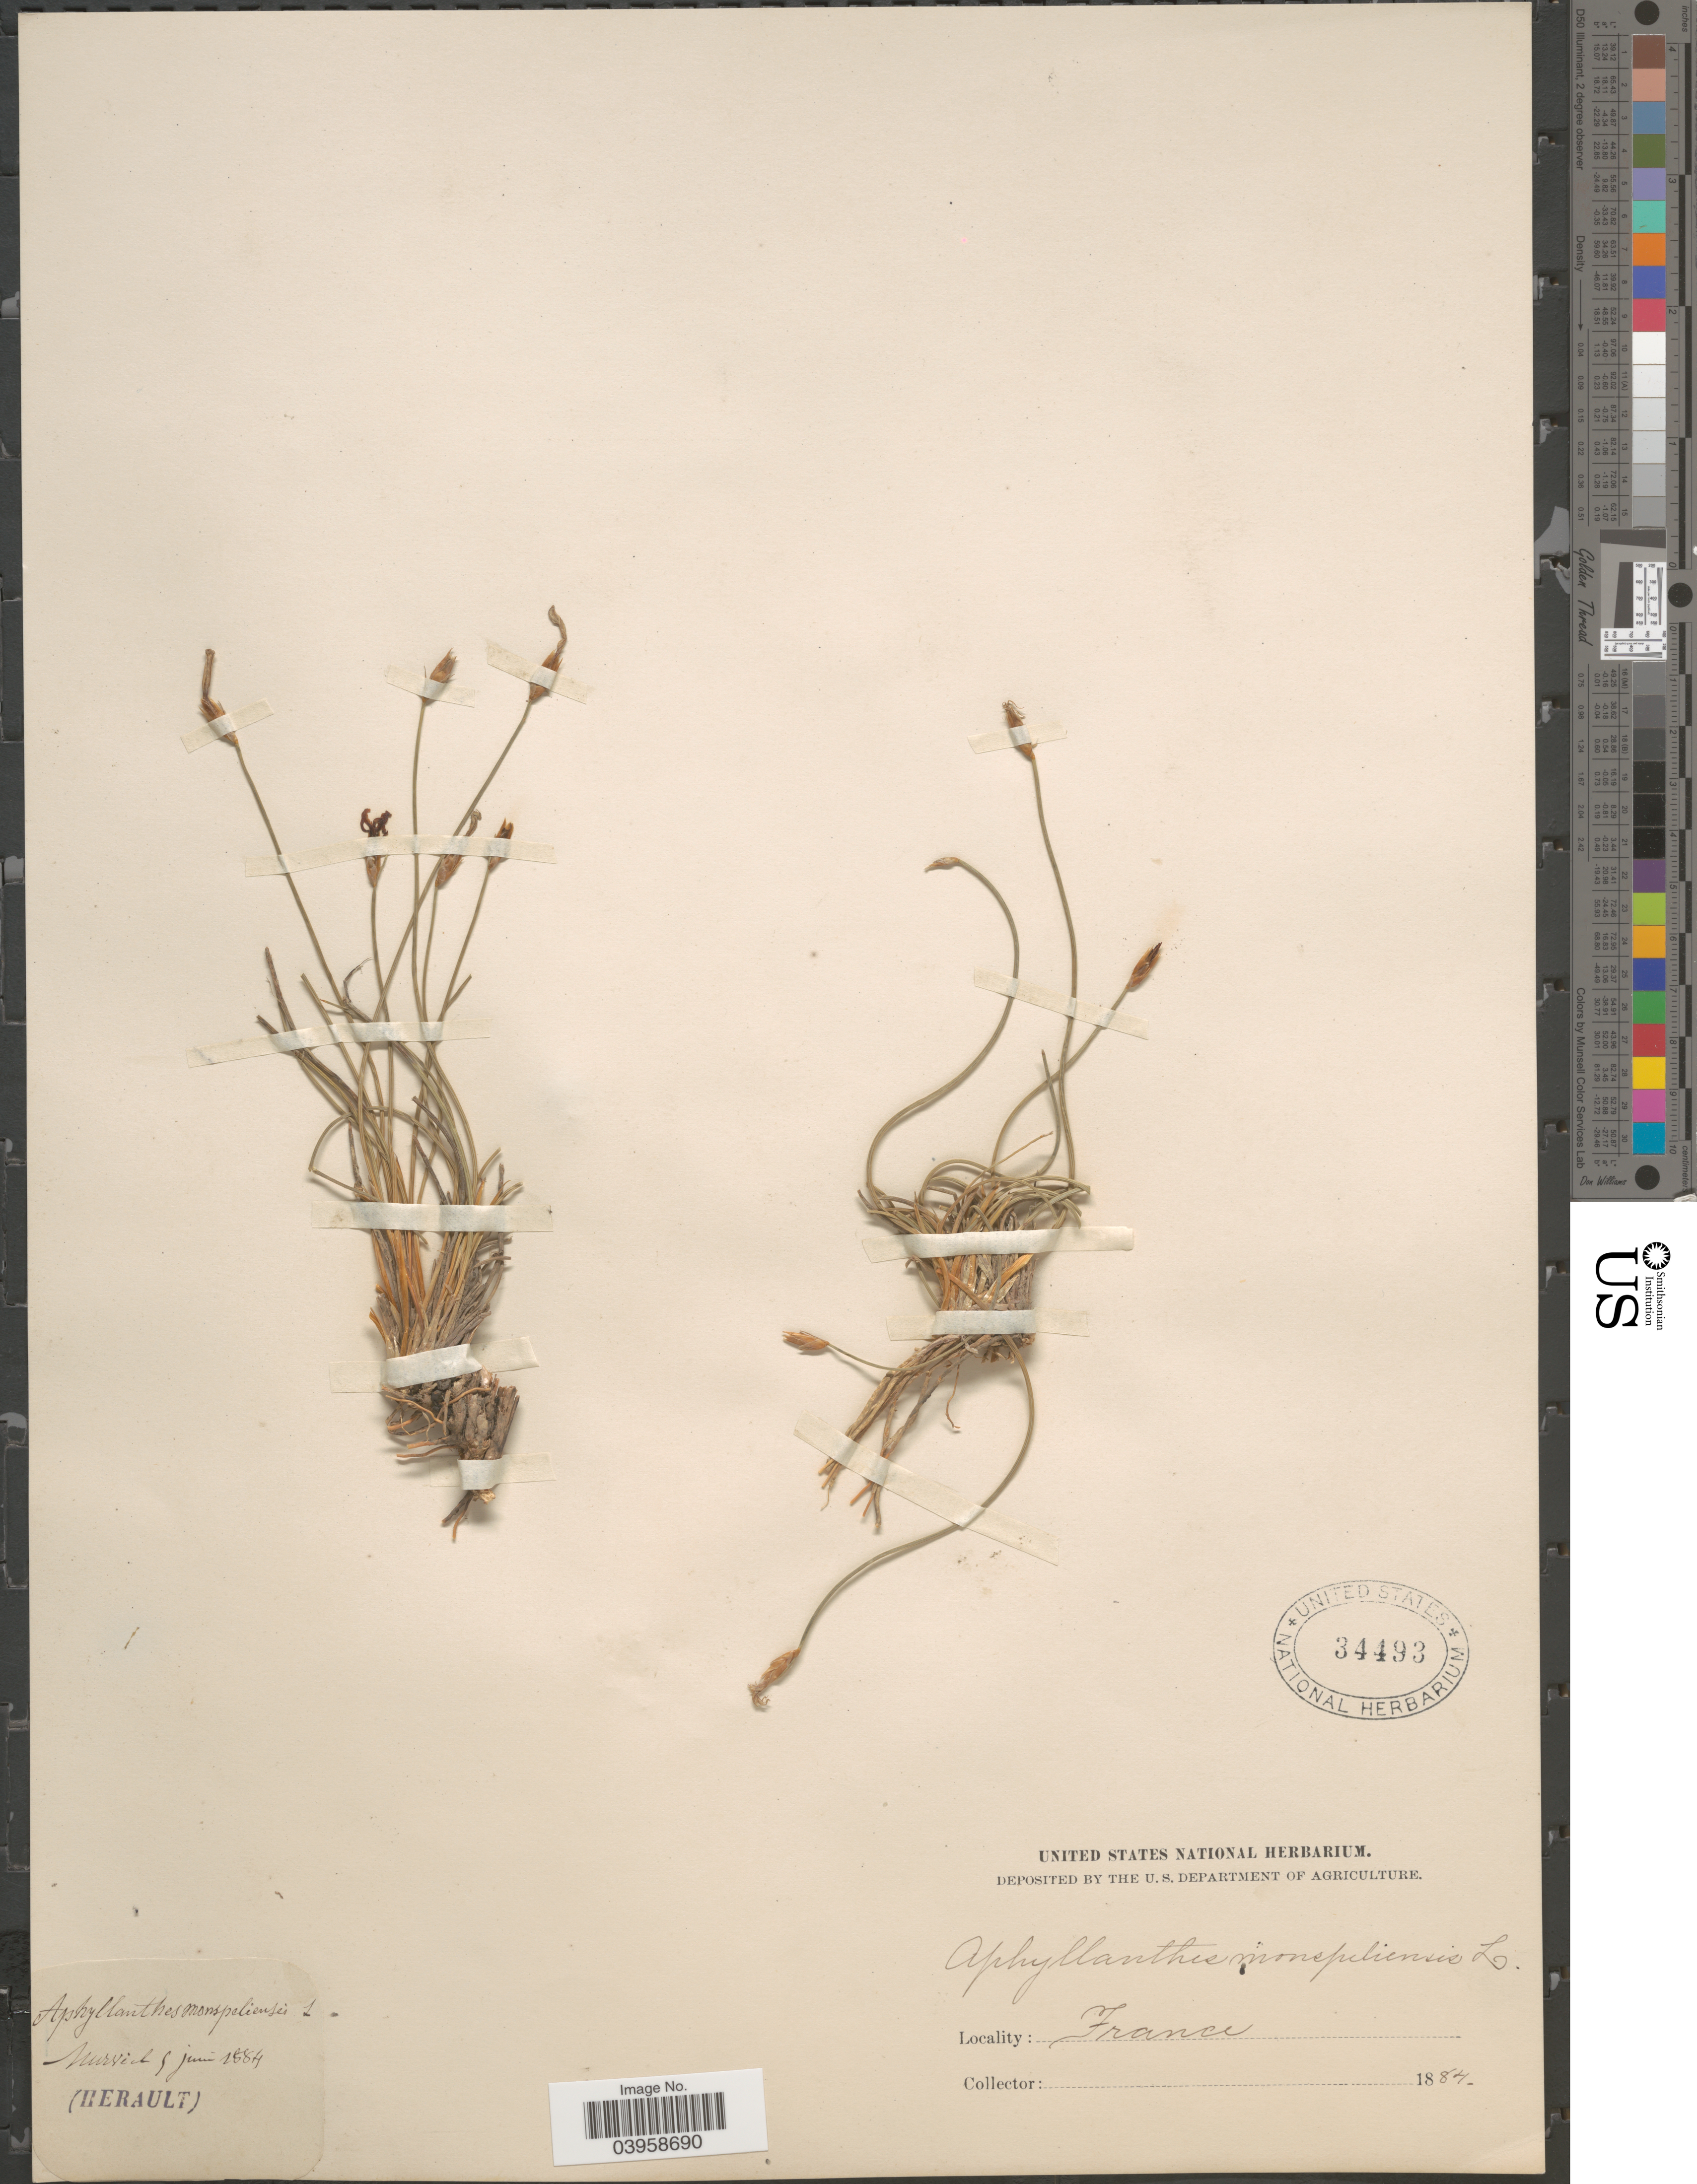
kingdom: Plantae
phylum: Tracheophyta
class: Liliopsida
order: Asparagales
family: Asparagaceae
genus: Aphyllanthes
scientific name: Aphyllanthes monspeliensis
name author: L.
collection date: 1884-06-09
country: France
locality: Murviel. Herault.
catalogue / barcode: US 34493